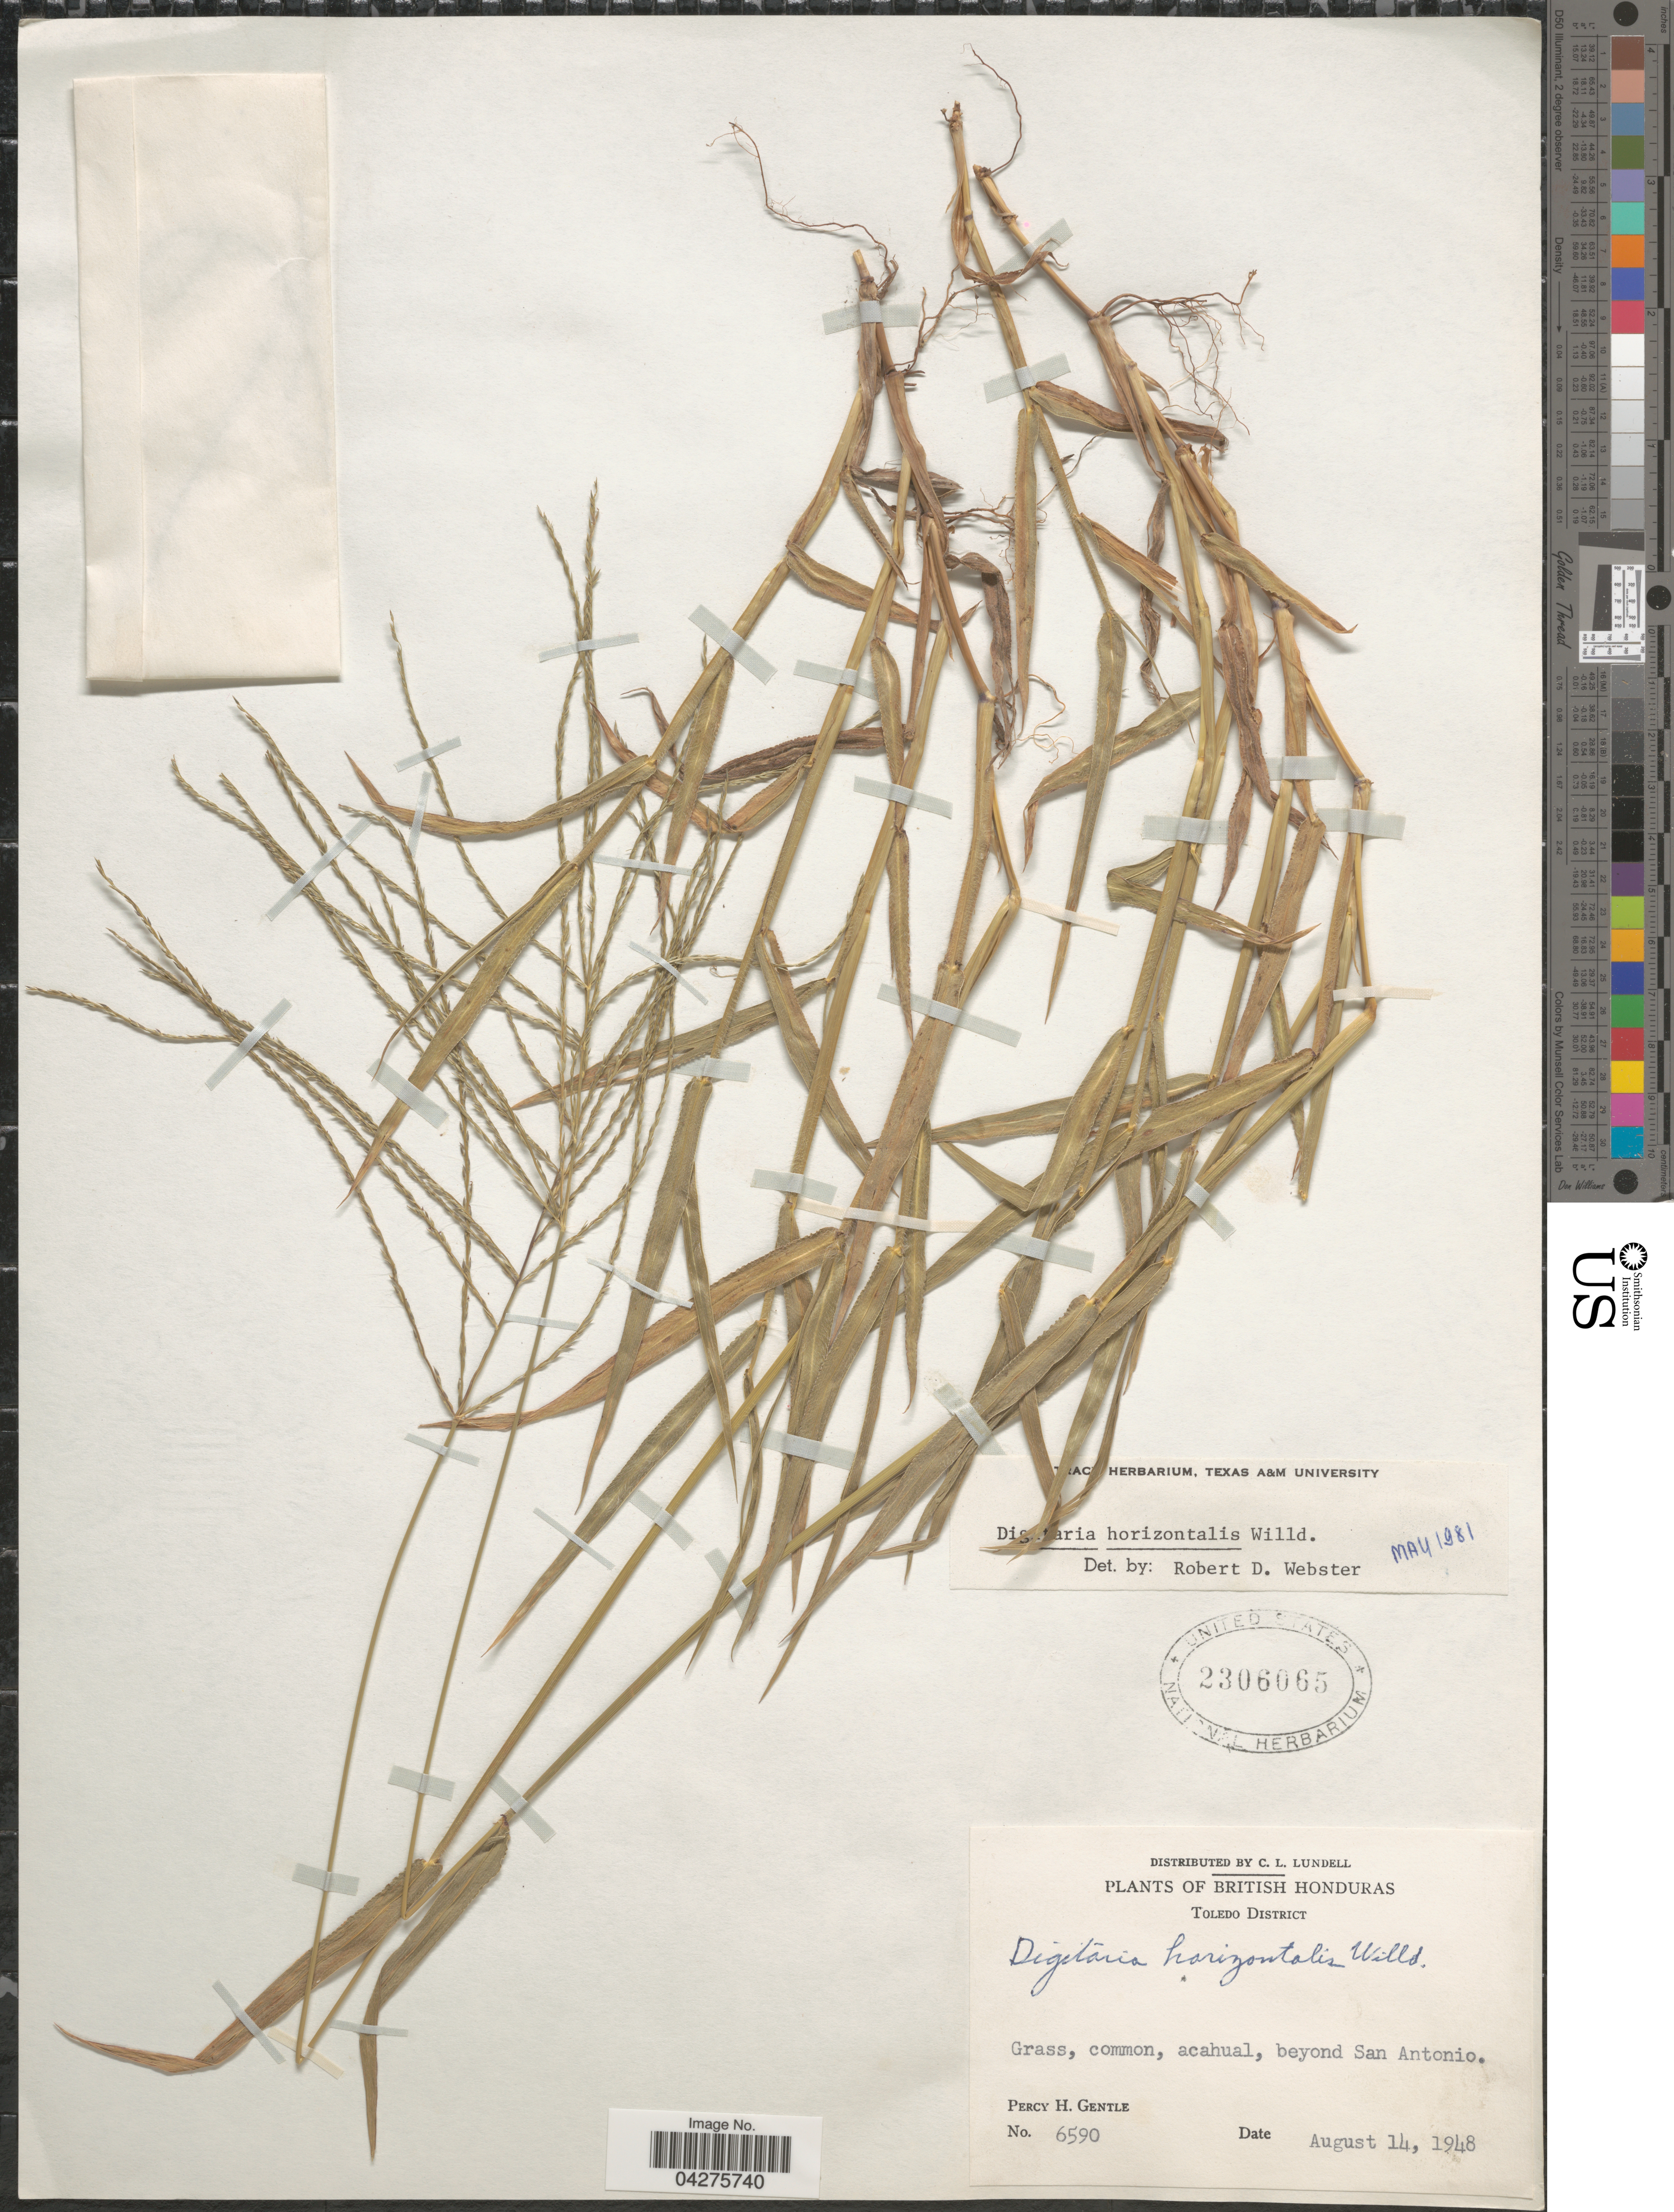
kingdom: Plantae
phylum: Tracheophyta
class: Liliopsida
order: Poales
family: Poaceae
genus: Digitaria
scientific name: Digitaria horizontalis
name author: Willd.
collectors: P. H. Gentle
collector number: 6590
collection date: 1948-08-14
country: Belize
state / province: Toledo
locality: British Honduras. Toledo District. Acahual, beyond San Antonio.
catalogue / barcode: US 2306065